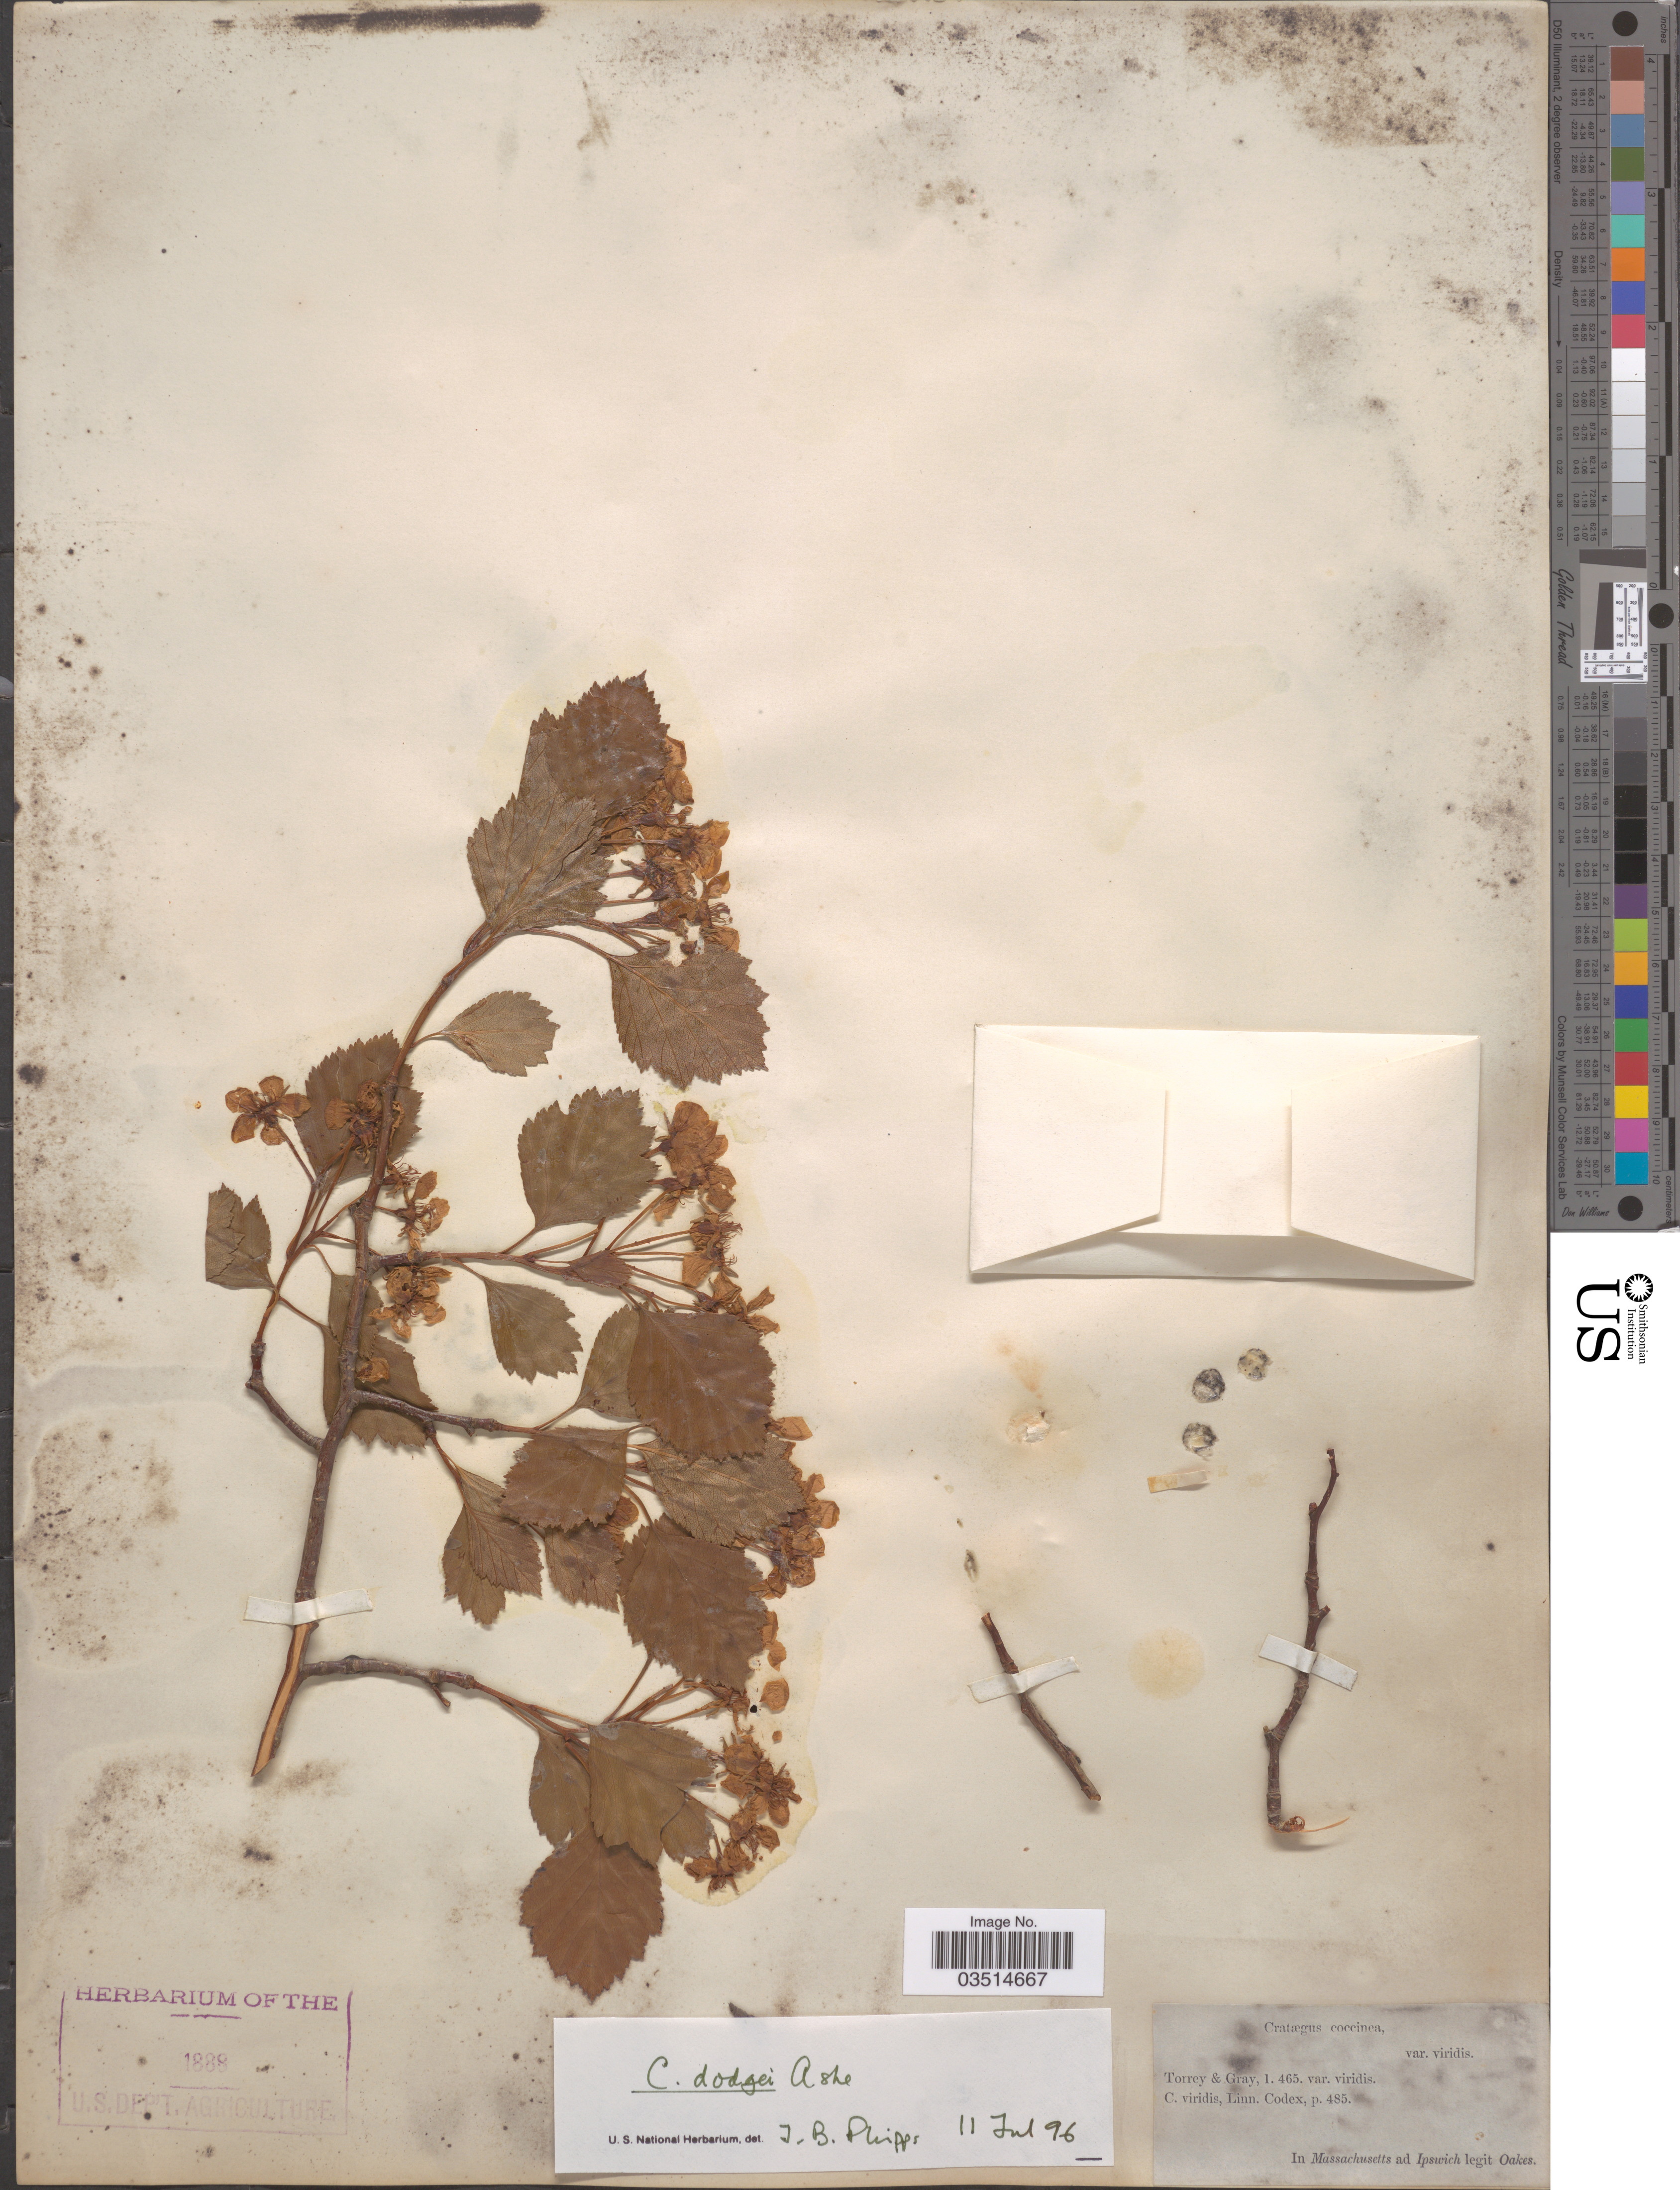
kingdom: Plantae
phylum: Tracheophyta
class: Magnoliopsida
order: Rosales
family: Rosaceae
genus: Crataegus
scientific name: Crataegus dodgei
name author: Ashe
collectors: -. Oakes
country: United States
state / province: Massachusetts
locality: Ipswich.